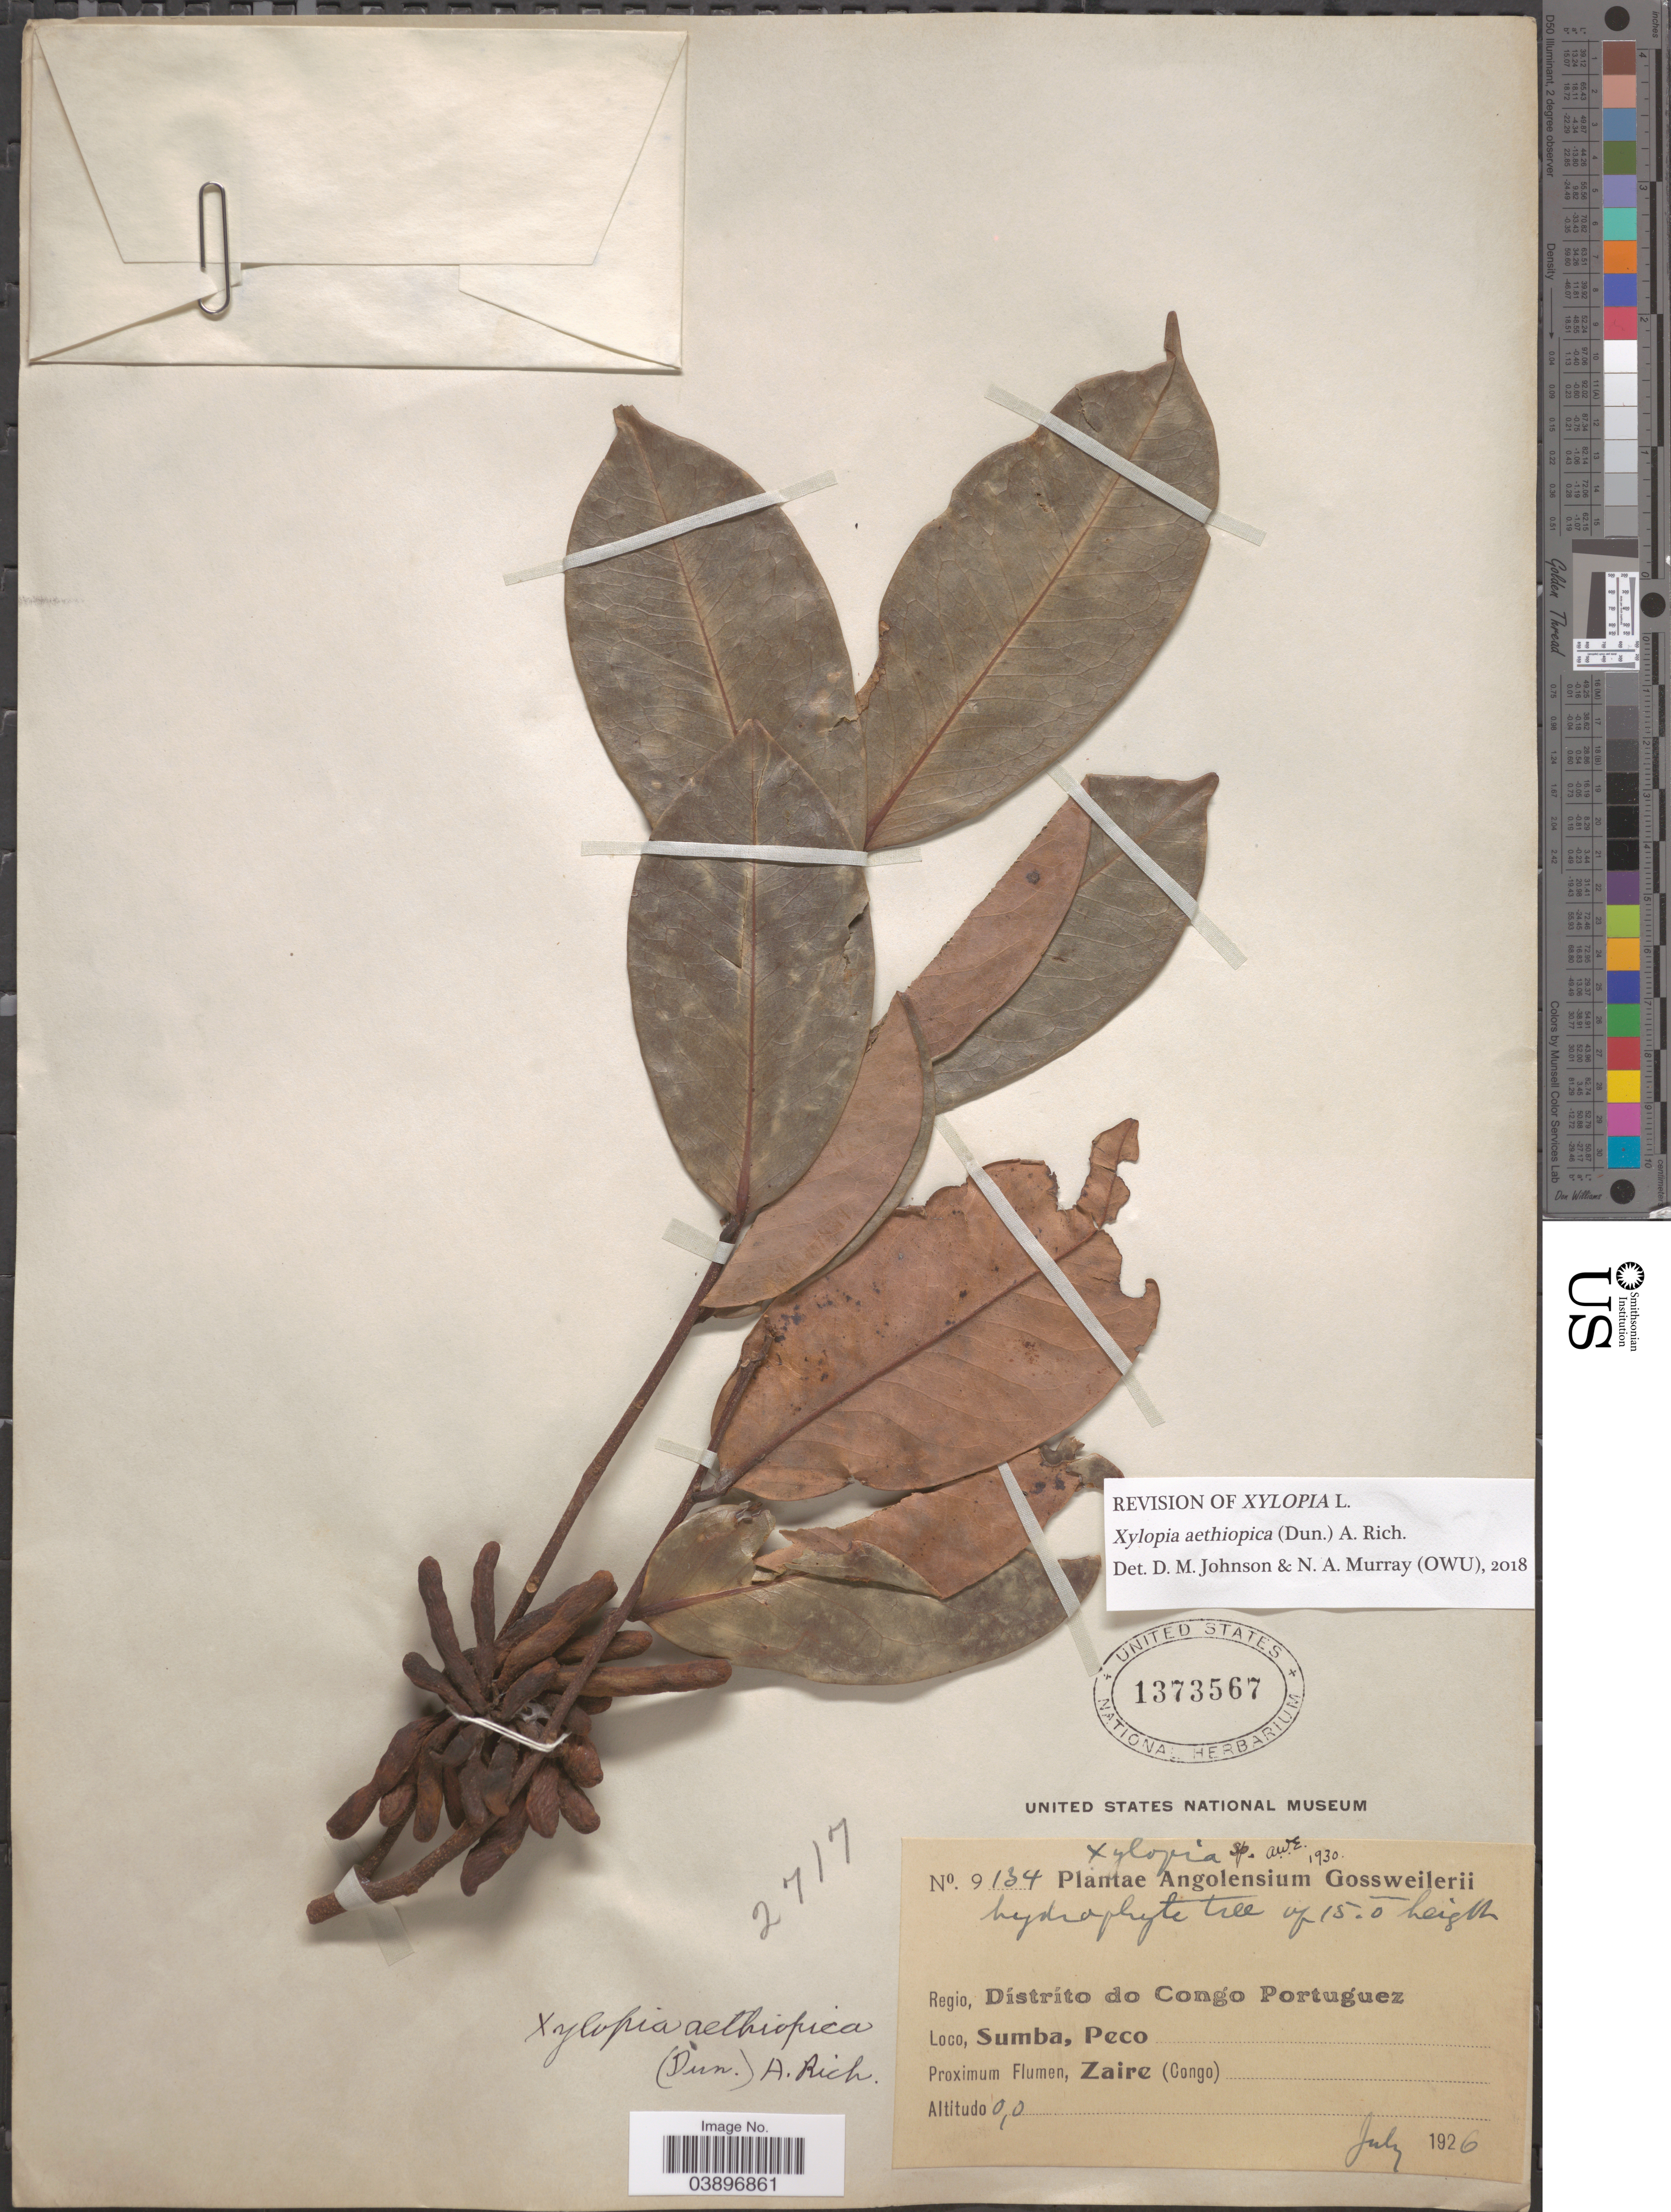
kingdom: Plantae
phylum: Tracheophyta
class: Magnoliopsida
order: Magnoliales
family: Annonaceae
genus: Xylopia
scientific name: Xylopia aethiopica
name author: (Dunal) A. Rich.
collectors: -. Gossweiler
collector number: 9134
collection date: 1926-07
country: Angola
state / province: Zaire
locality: Regio, Distrito do Congo Portugues. Sumba, Peco. Zaire (Congo).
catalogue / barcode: US 1373567